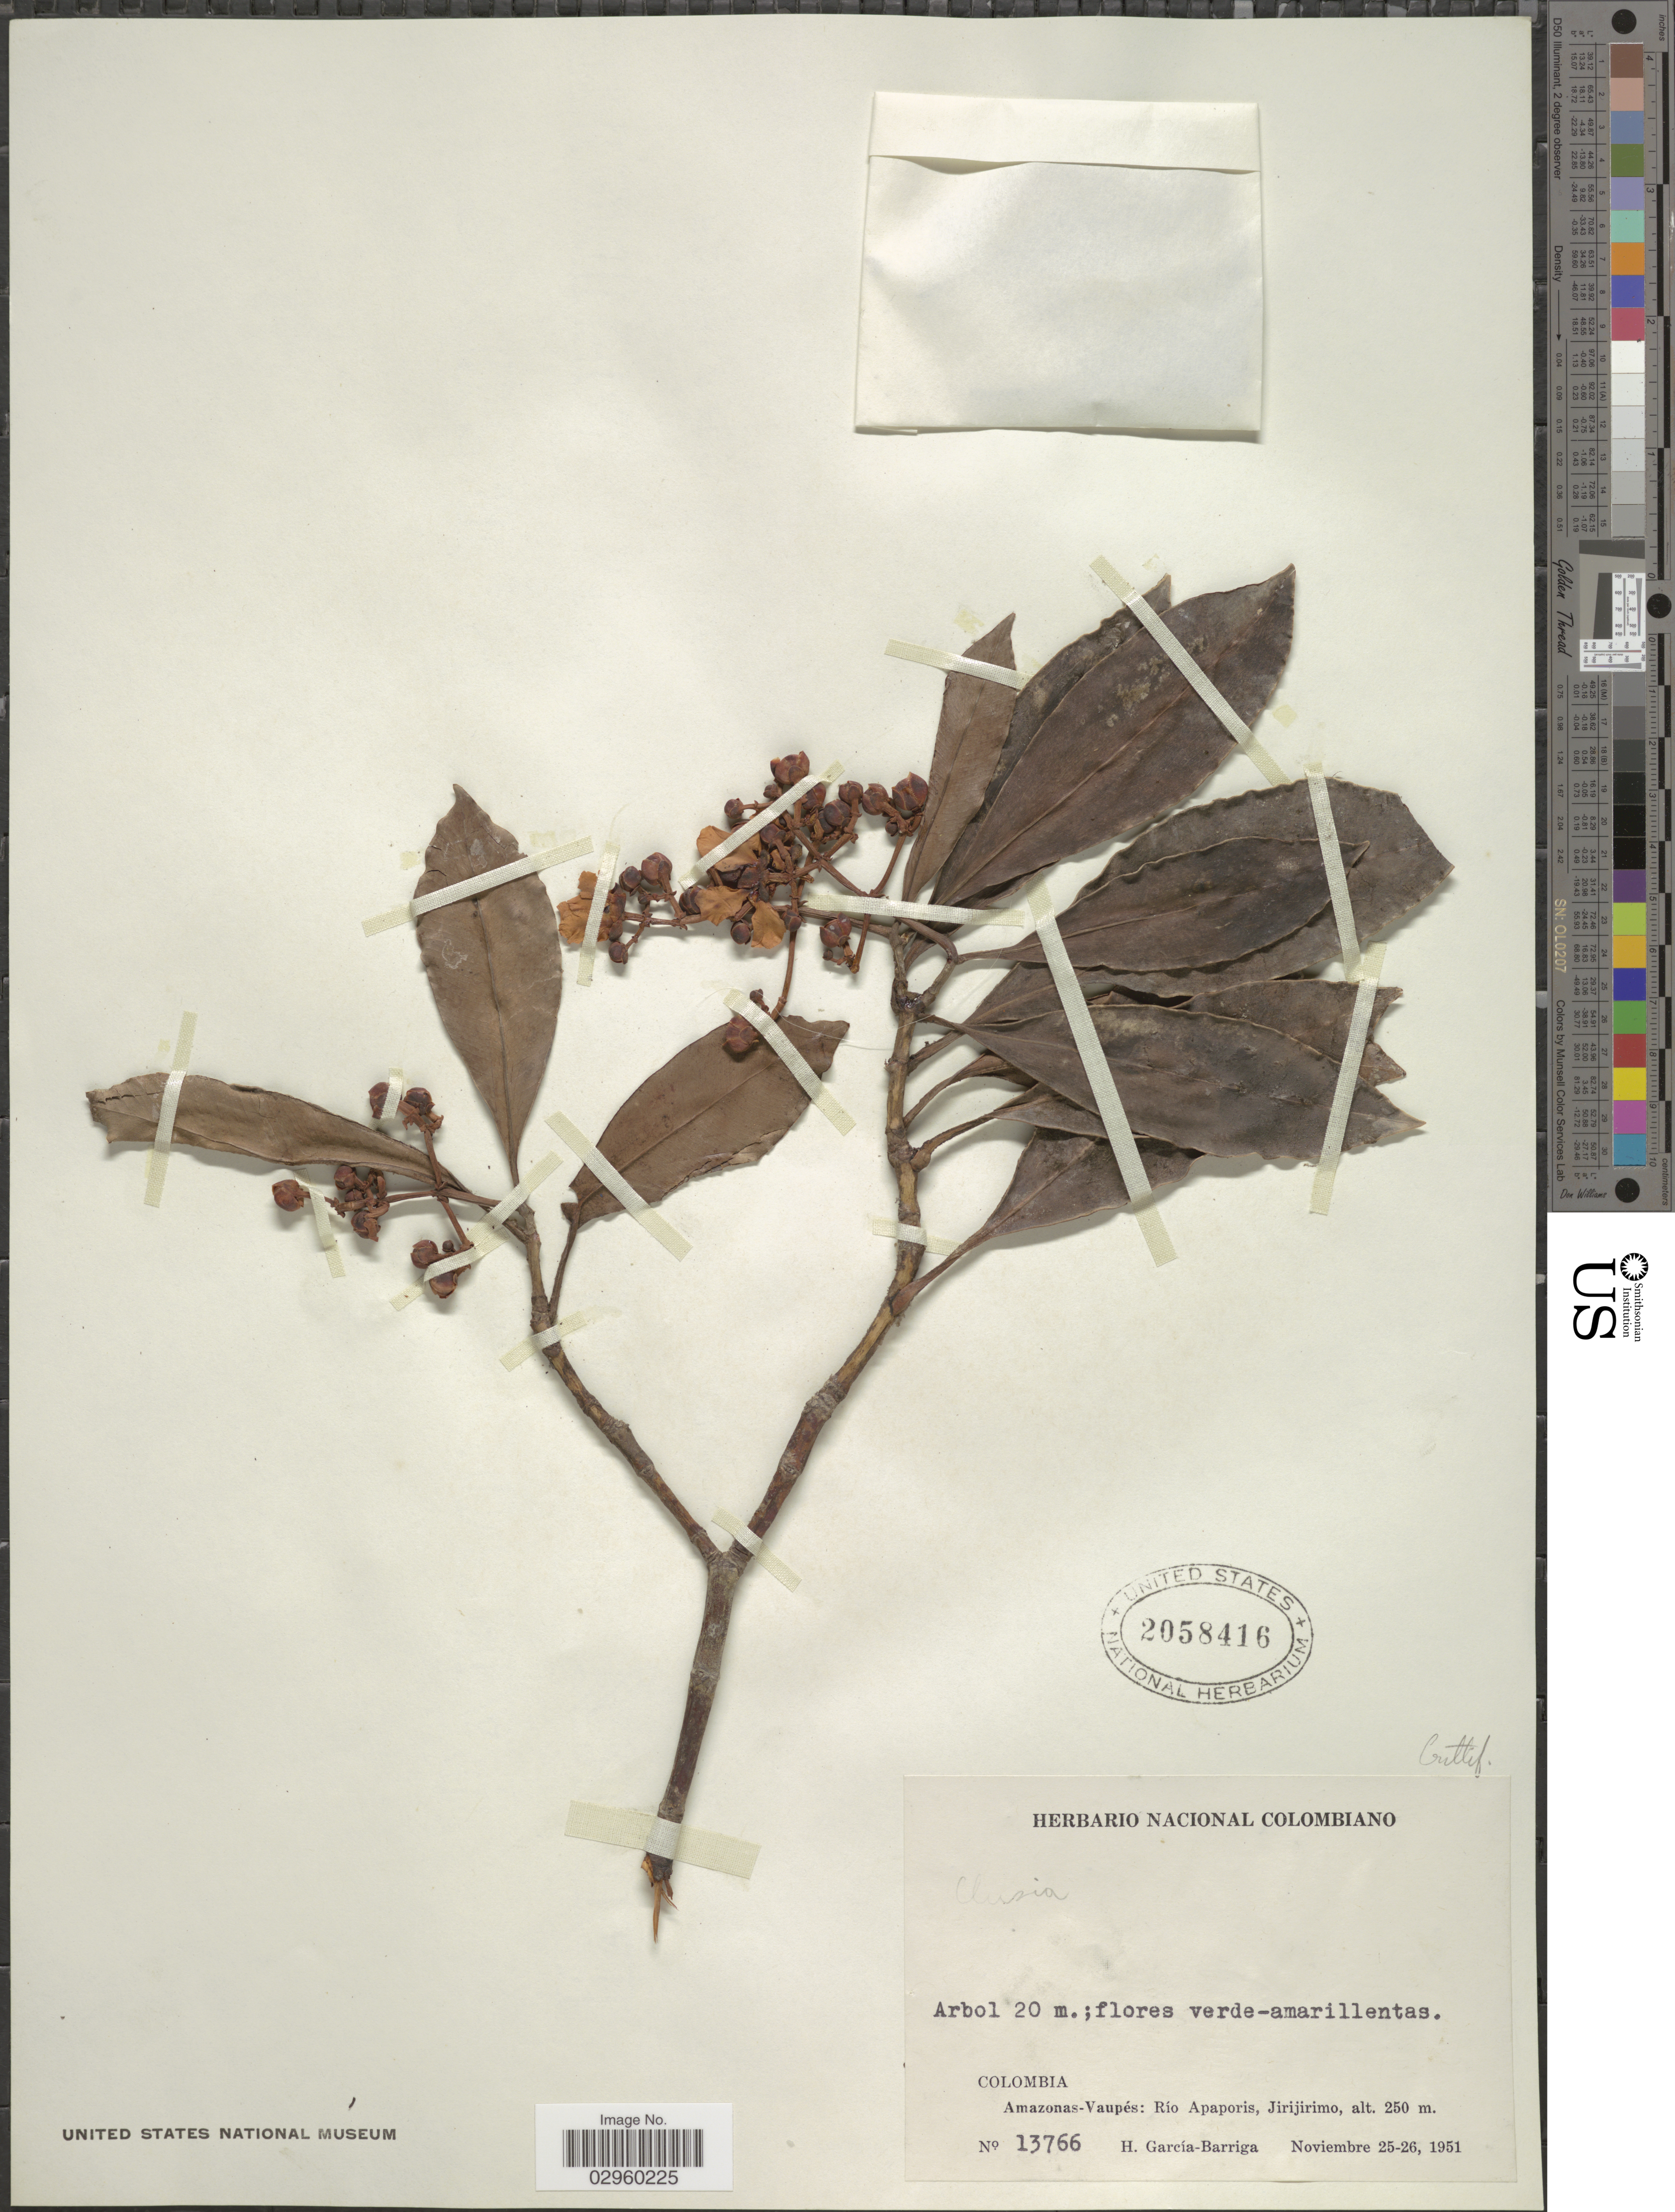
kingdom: Plantae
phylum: Tracheophyta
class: Magnoliopsida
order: Malpighiales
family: Clusiaceae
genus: Clusia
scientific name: Clusia sp.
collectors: H. García Barriga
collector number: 13766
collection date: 1951-11-25/1951-11-26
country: Colombia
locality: Amazonas-Vaupés: Rio Apaporis, Jirijirimo.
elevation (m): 250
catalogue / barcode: US 2058416